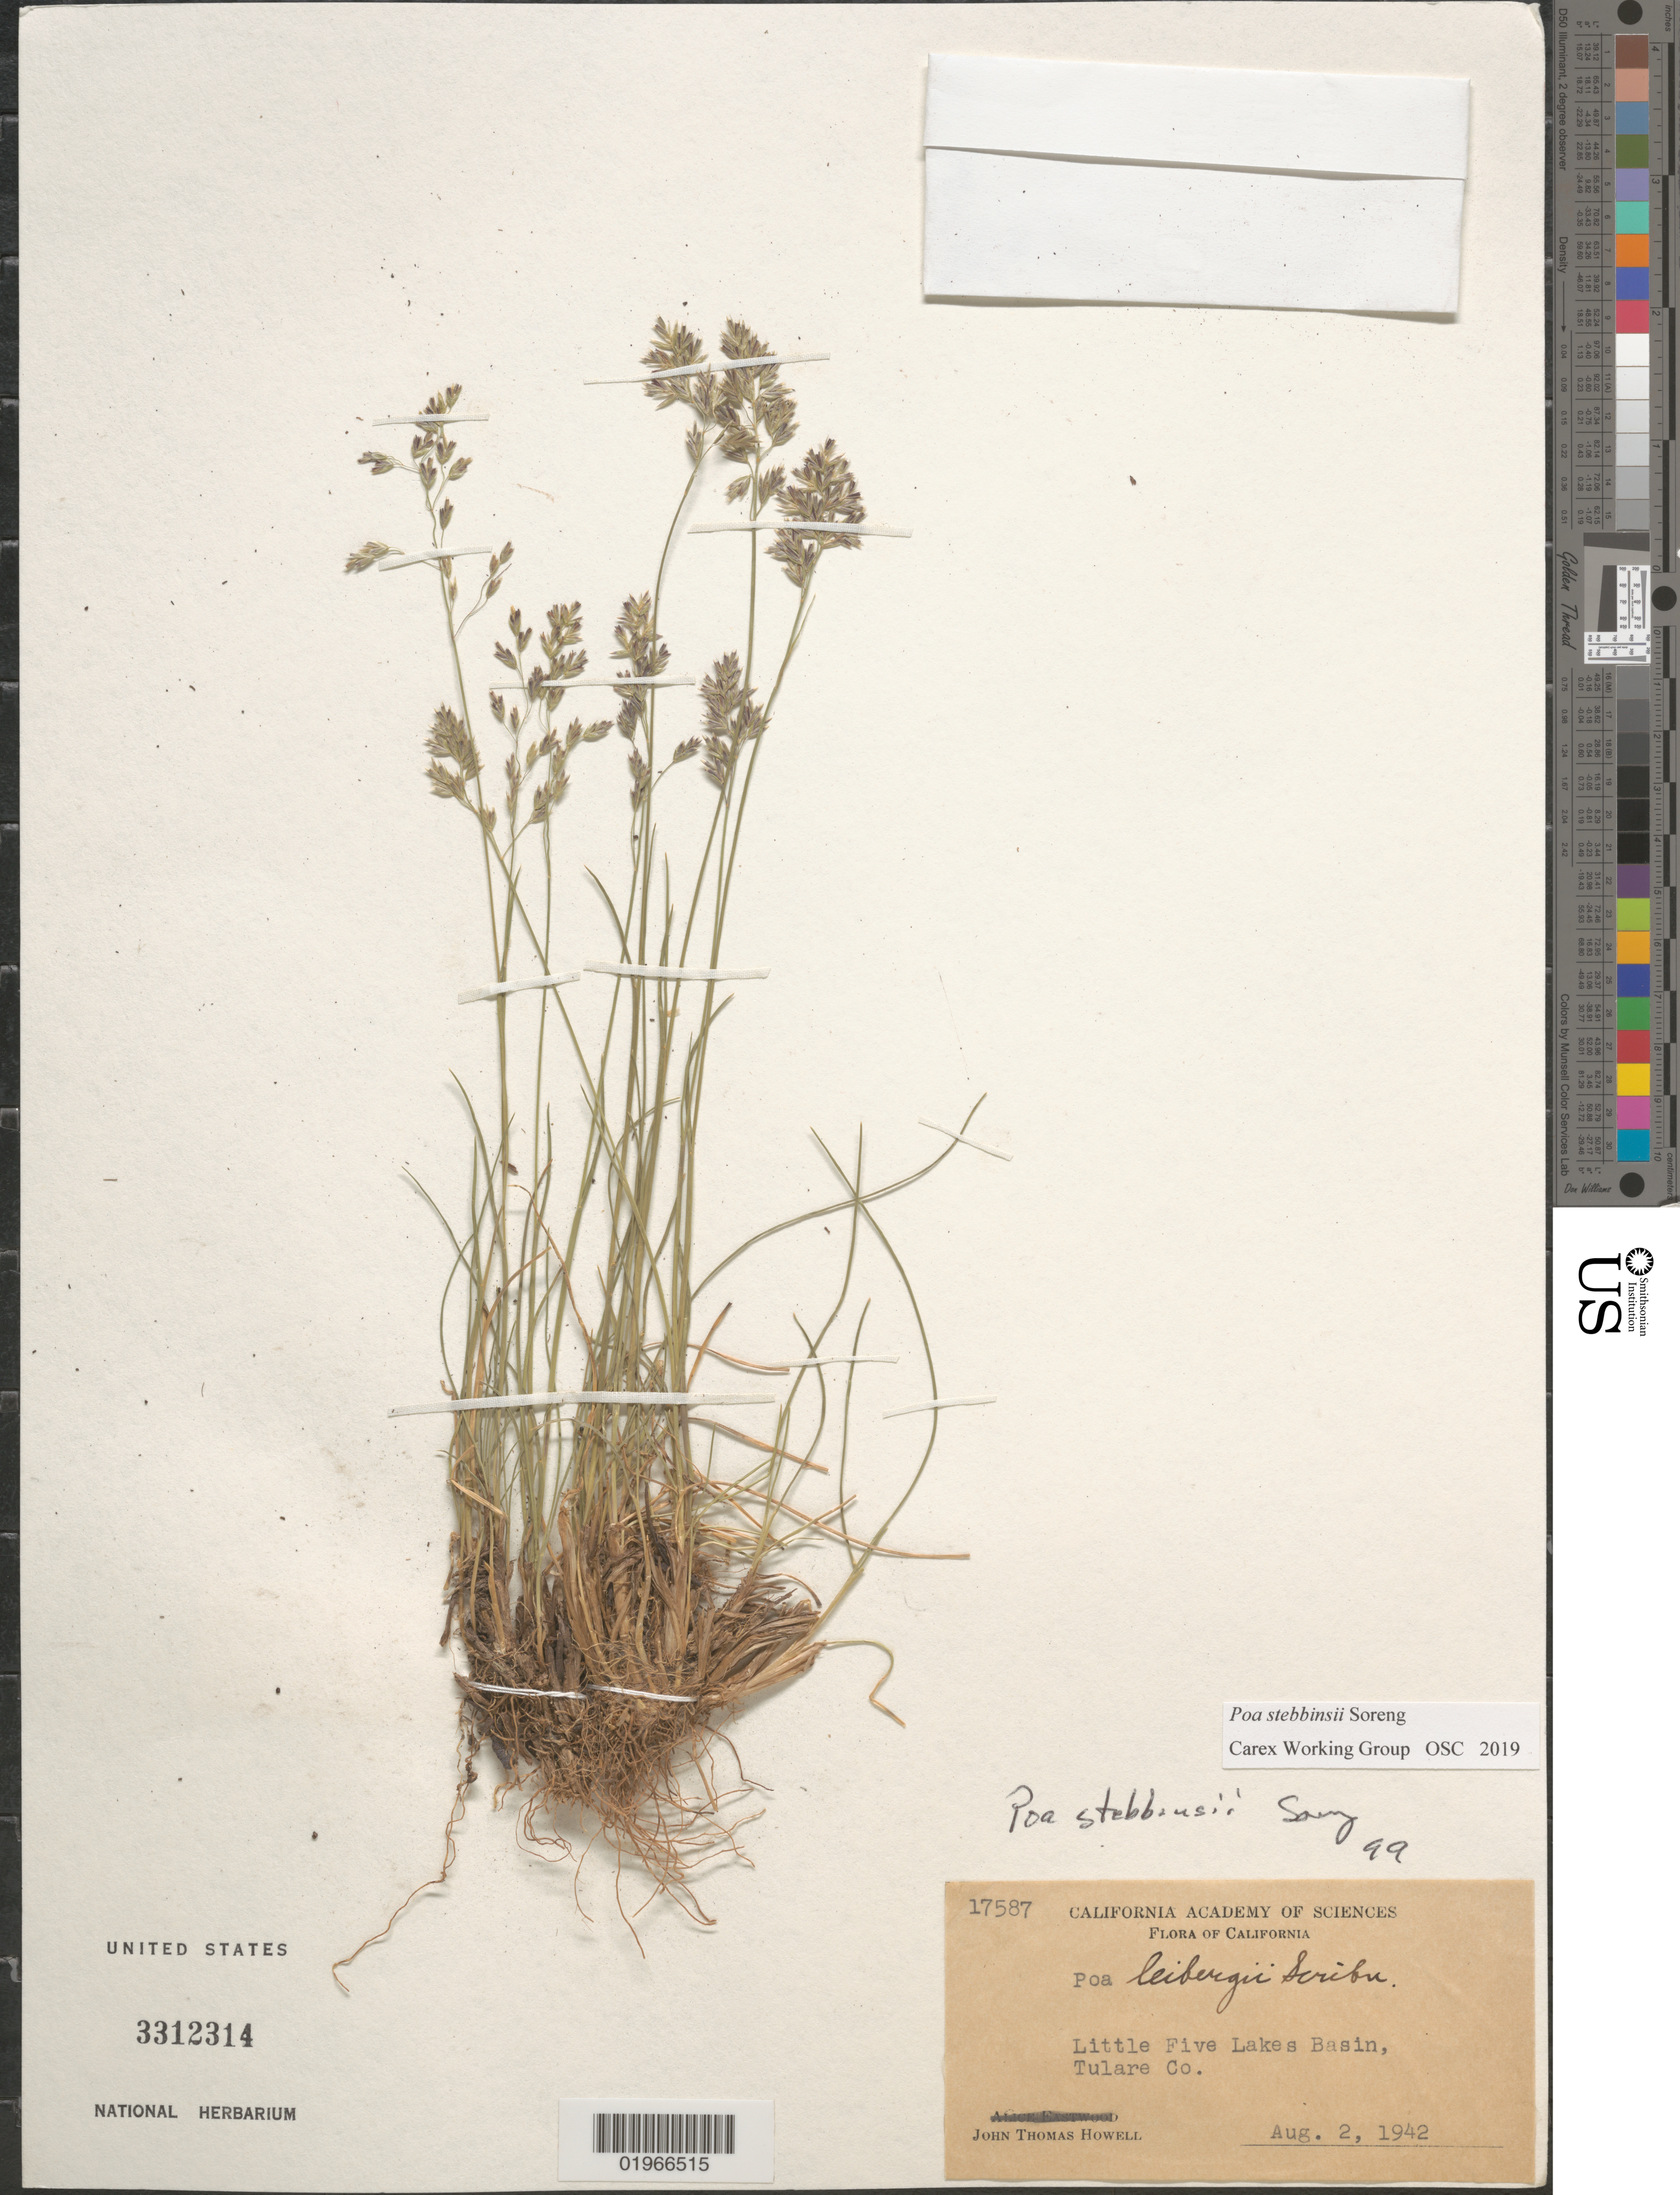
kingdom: Plantae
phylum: Tracheophyta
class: Liliopsida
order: Poales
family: Poaceae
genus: Poa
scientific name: Poa stebbinsii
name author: Soreng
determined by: Soreng, Robert J., Research Associate (BOT), Smithsonian Institution - National Museum of Natural History (UNITED STATES)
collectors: J. T. Howell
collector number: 17587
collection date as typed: Aug, 2, 1942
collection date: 1942-08-02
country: United States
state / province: California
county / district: Tulare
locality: Little Five Lakes Basin.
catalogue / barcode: US 3312314